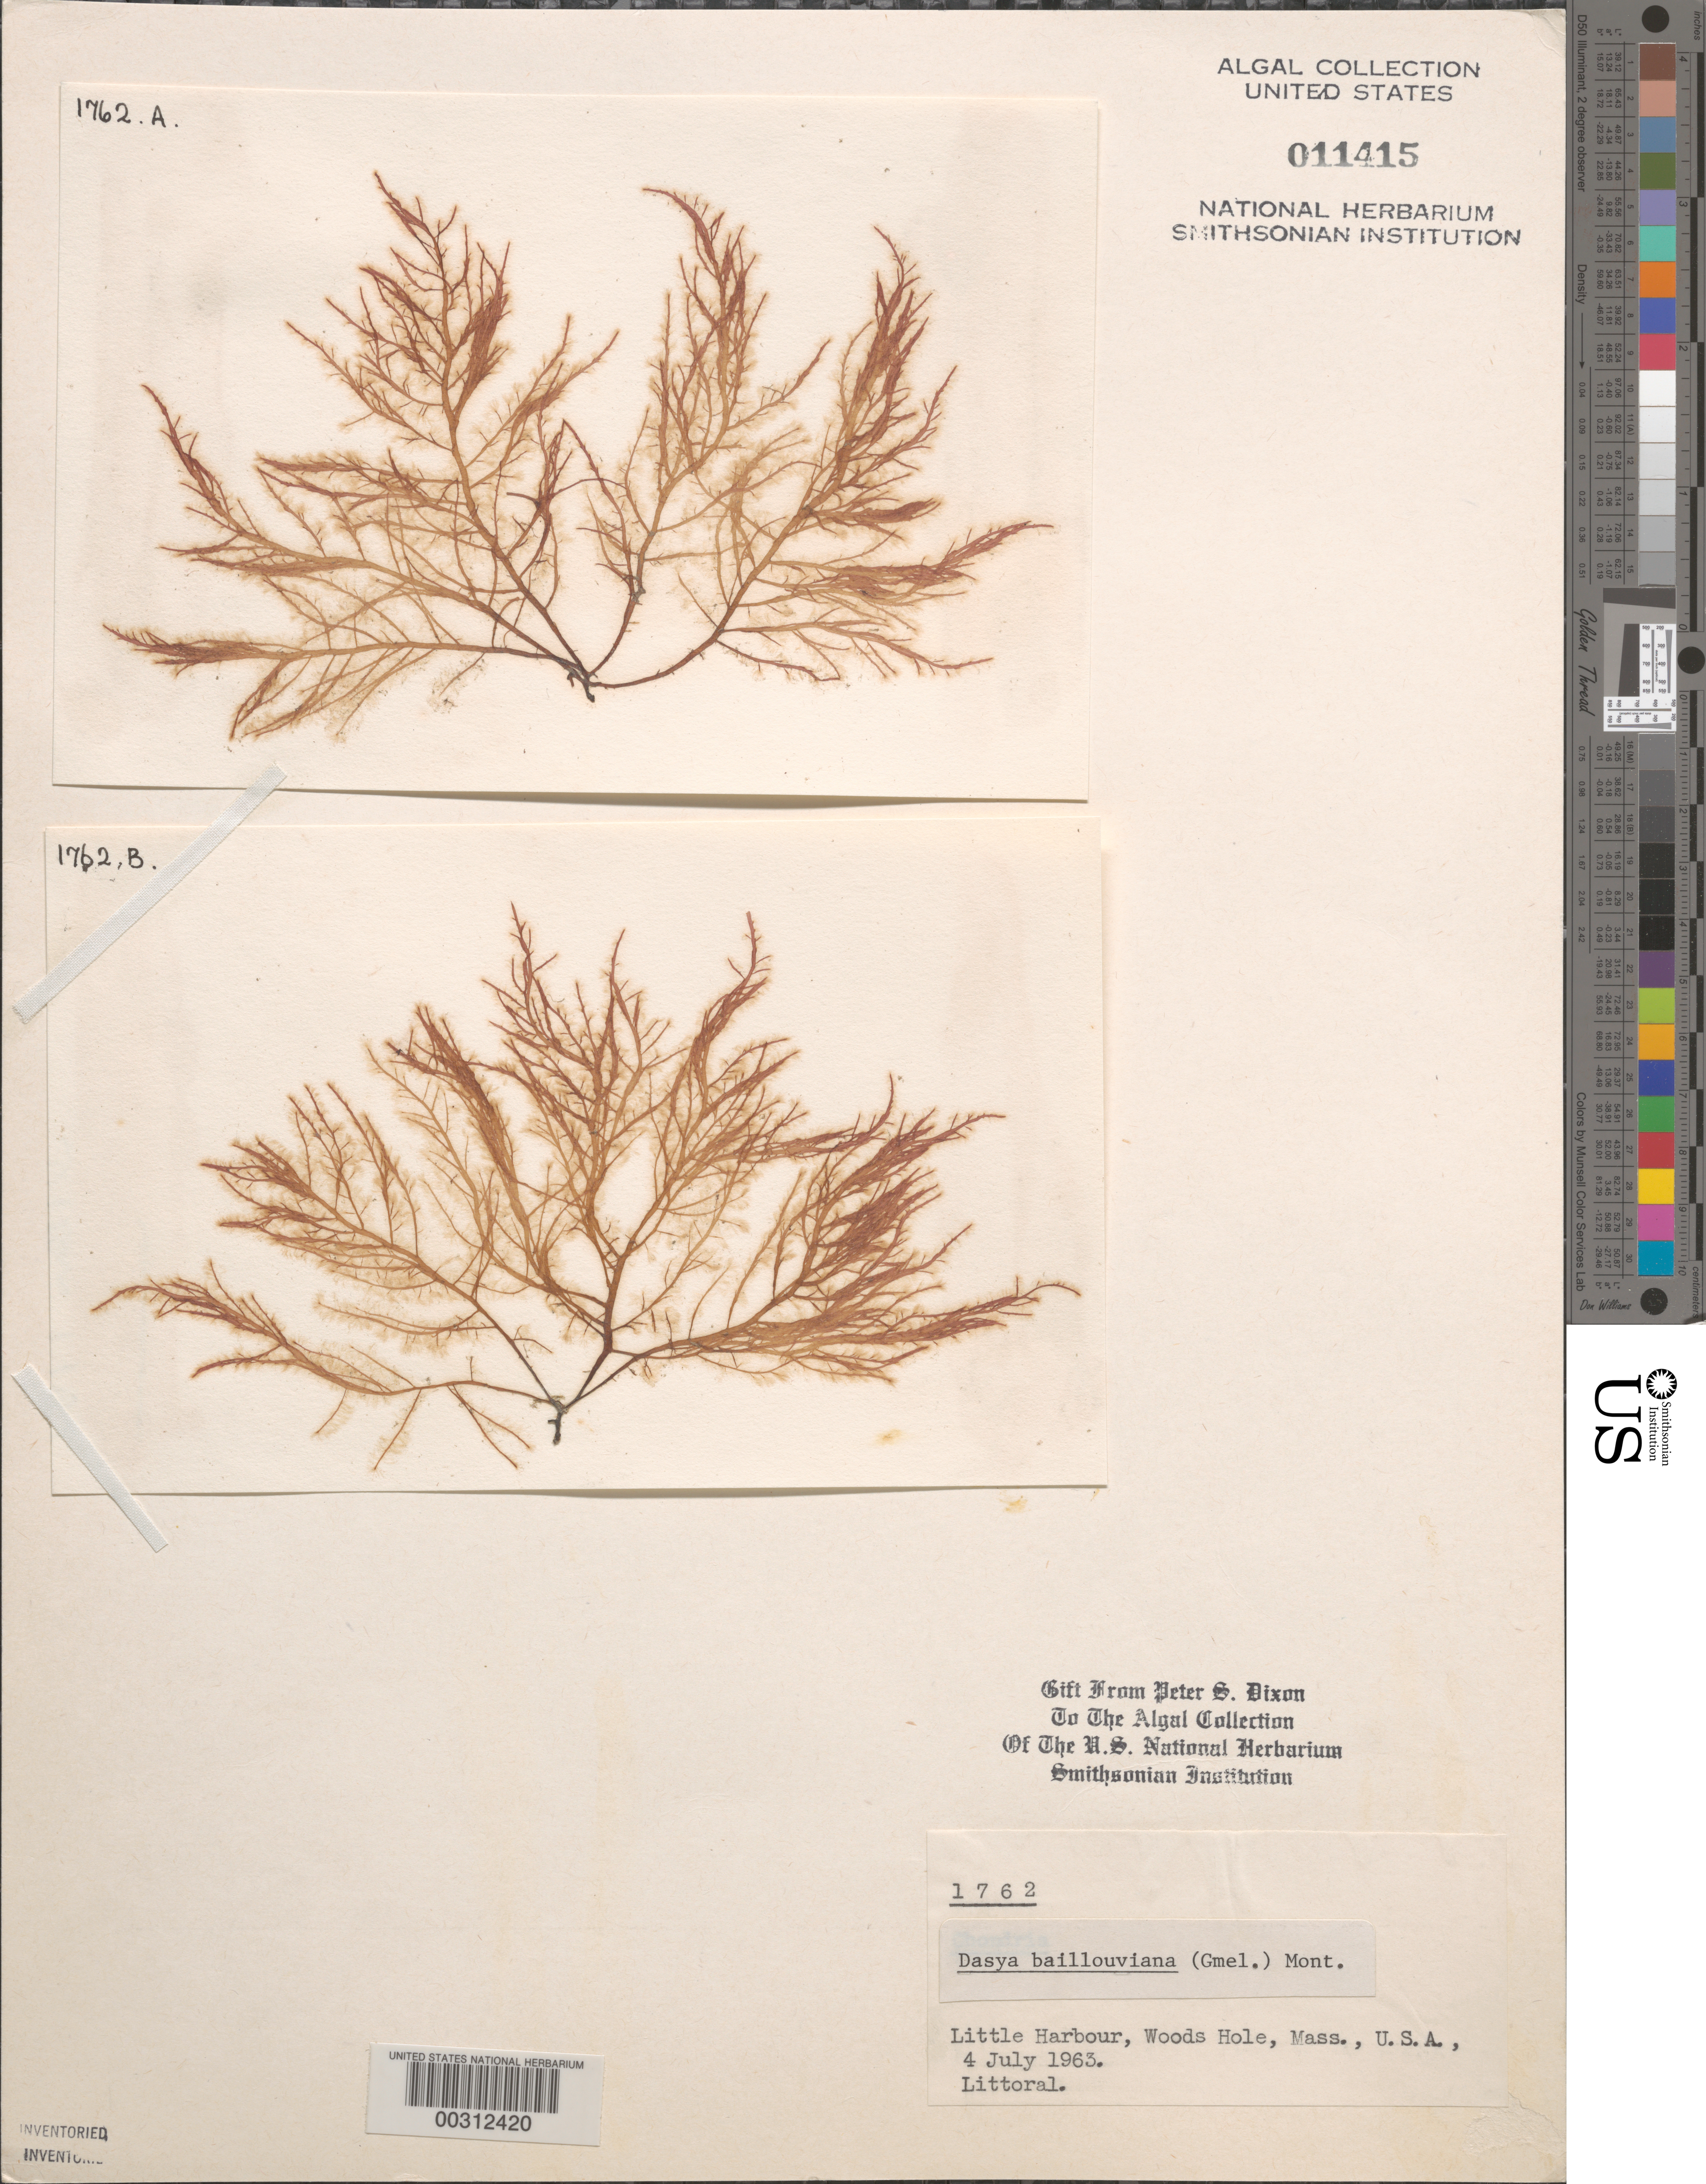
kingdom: Plantae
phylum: Rhodophyta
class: Florideophyceae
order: Ceramiales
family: Dasyaceae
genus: Dasya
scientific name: Dasya pedicellata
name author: (C. Agardh) C. Agardh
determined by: Algae name updating Project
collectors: P. S. Dixon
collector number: PSD 1762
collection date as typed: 04 Jul 1963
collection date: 1963-07-04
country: United States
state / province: Massachusetts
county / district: Barnstable County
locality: Woods Hole, Little Harbor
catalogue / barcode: US 11415